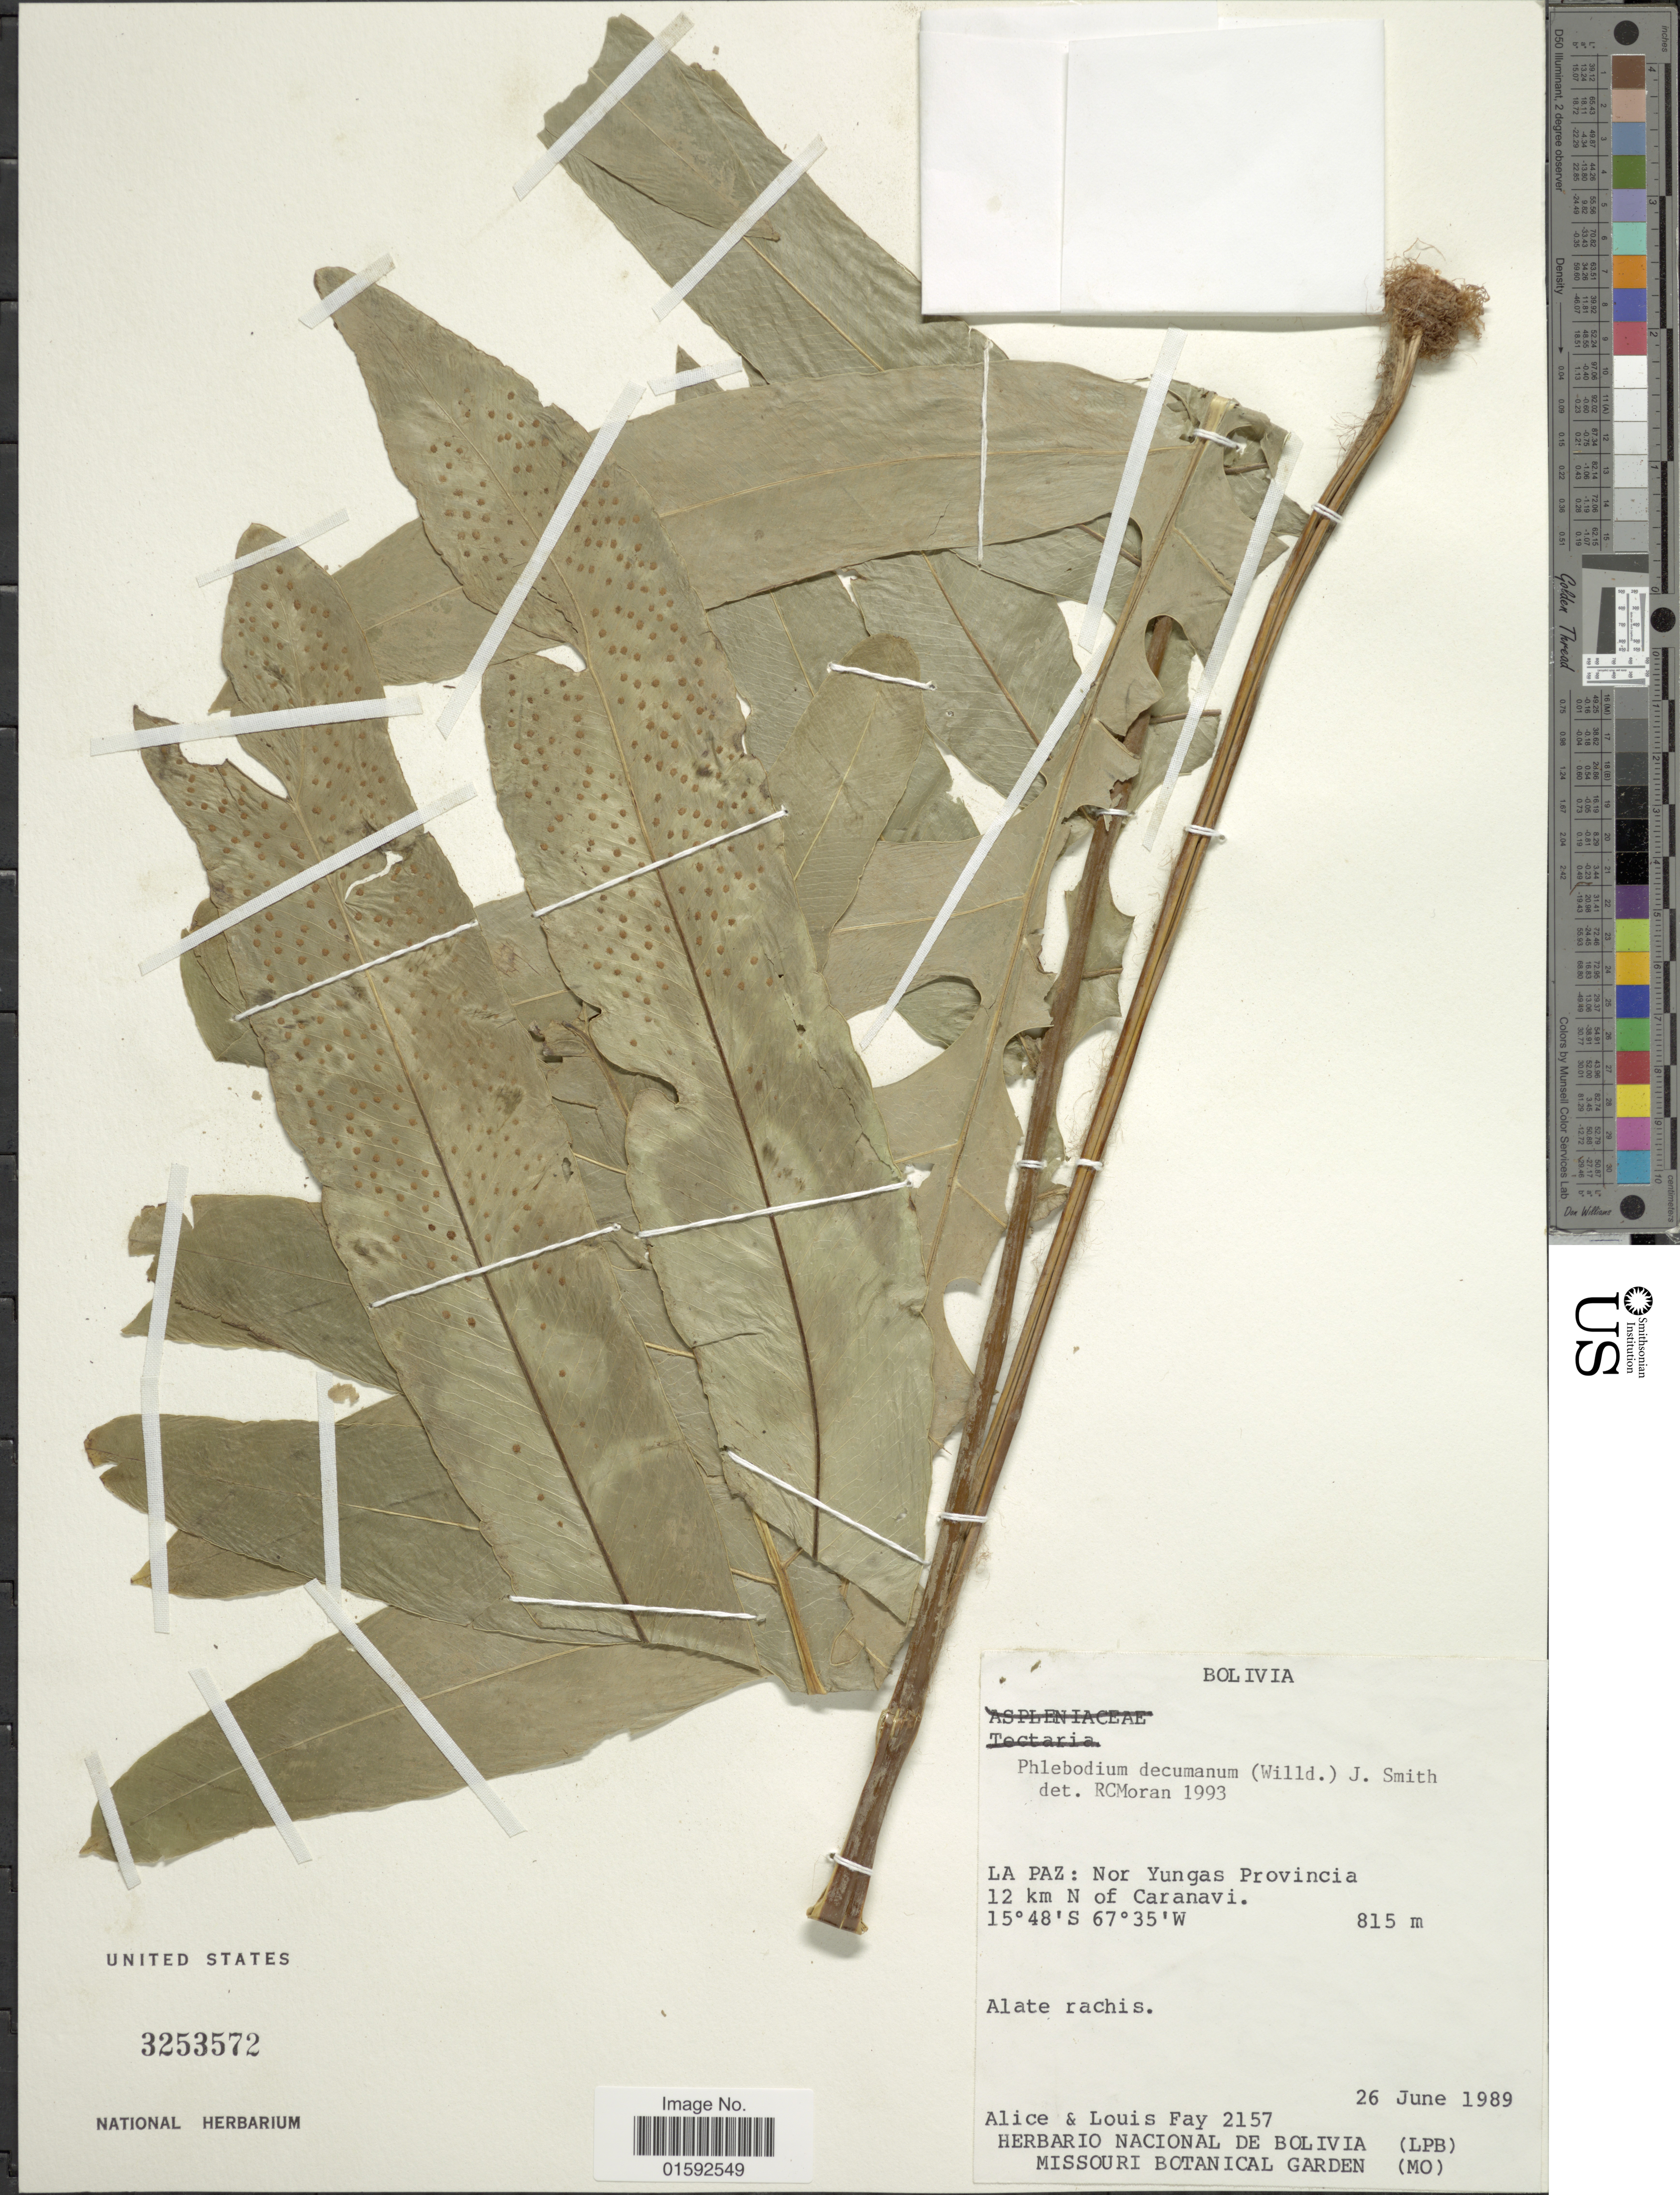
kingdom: Plantae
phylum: Tracheophyta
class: Polypodiopsida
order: Polypodiales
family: Polypodiaceae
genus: Phlebodium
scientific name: Phlebodium decumanum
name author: (Willd.) J. Sm.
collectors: A. Fay & L. Fay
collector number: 2157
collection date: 1989-06-26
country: Bolivia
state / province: La Paz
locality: Bolivia, La Paz: Nor Yungas Provincia 12 km N of Caranavi.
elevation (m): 815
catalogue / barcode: US 3253572